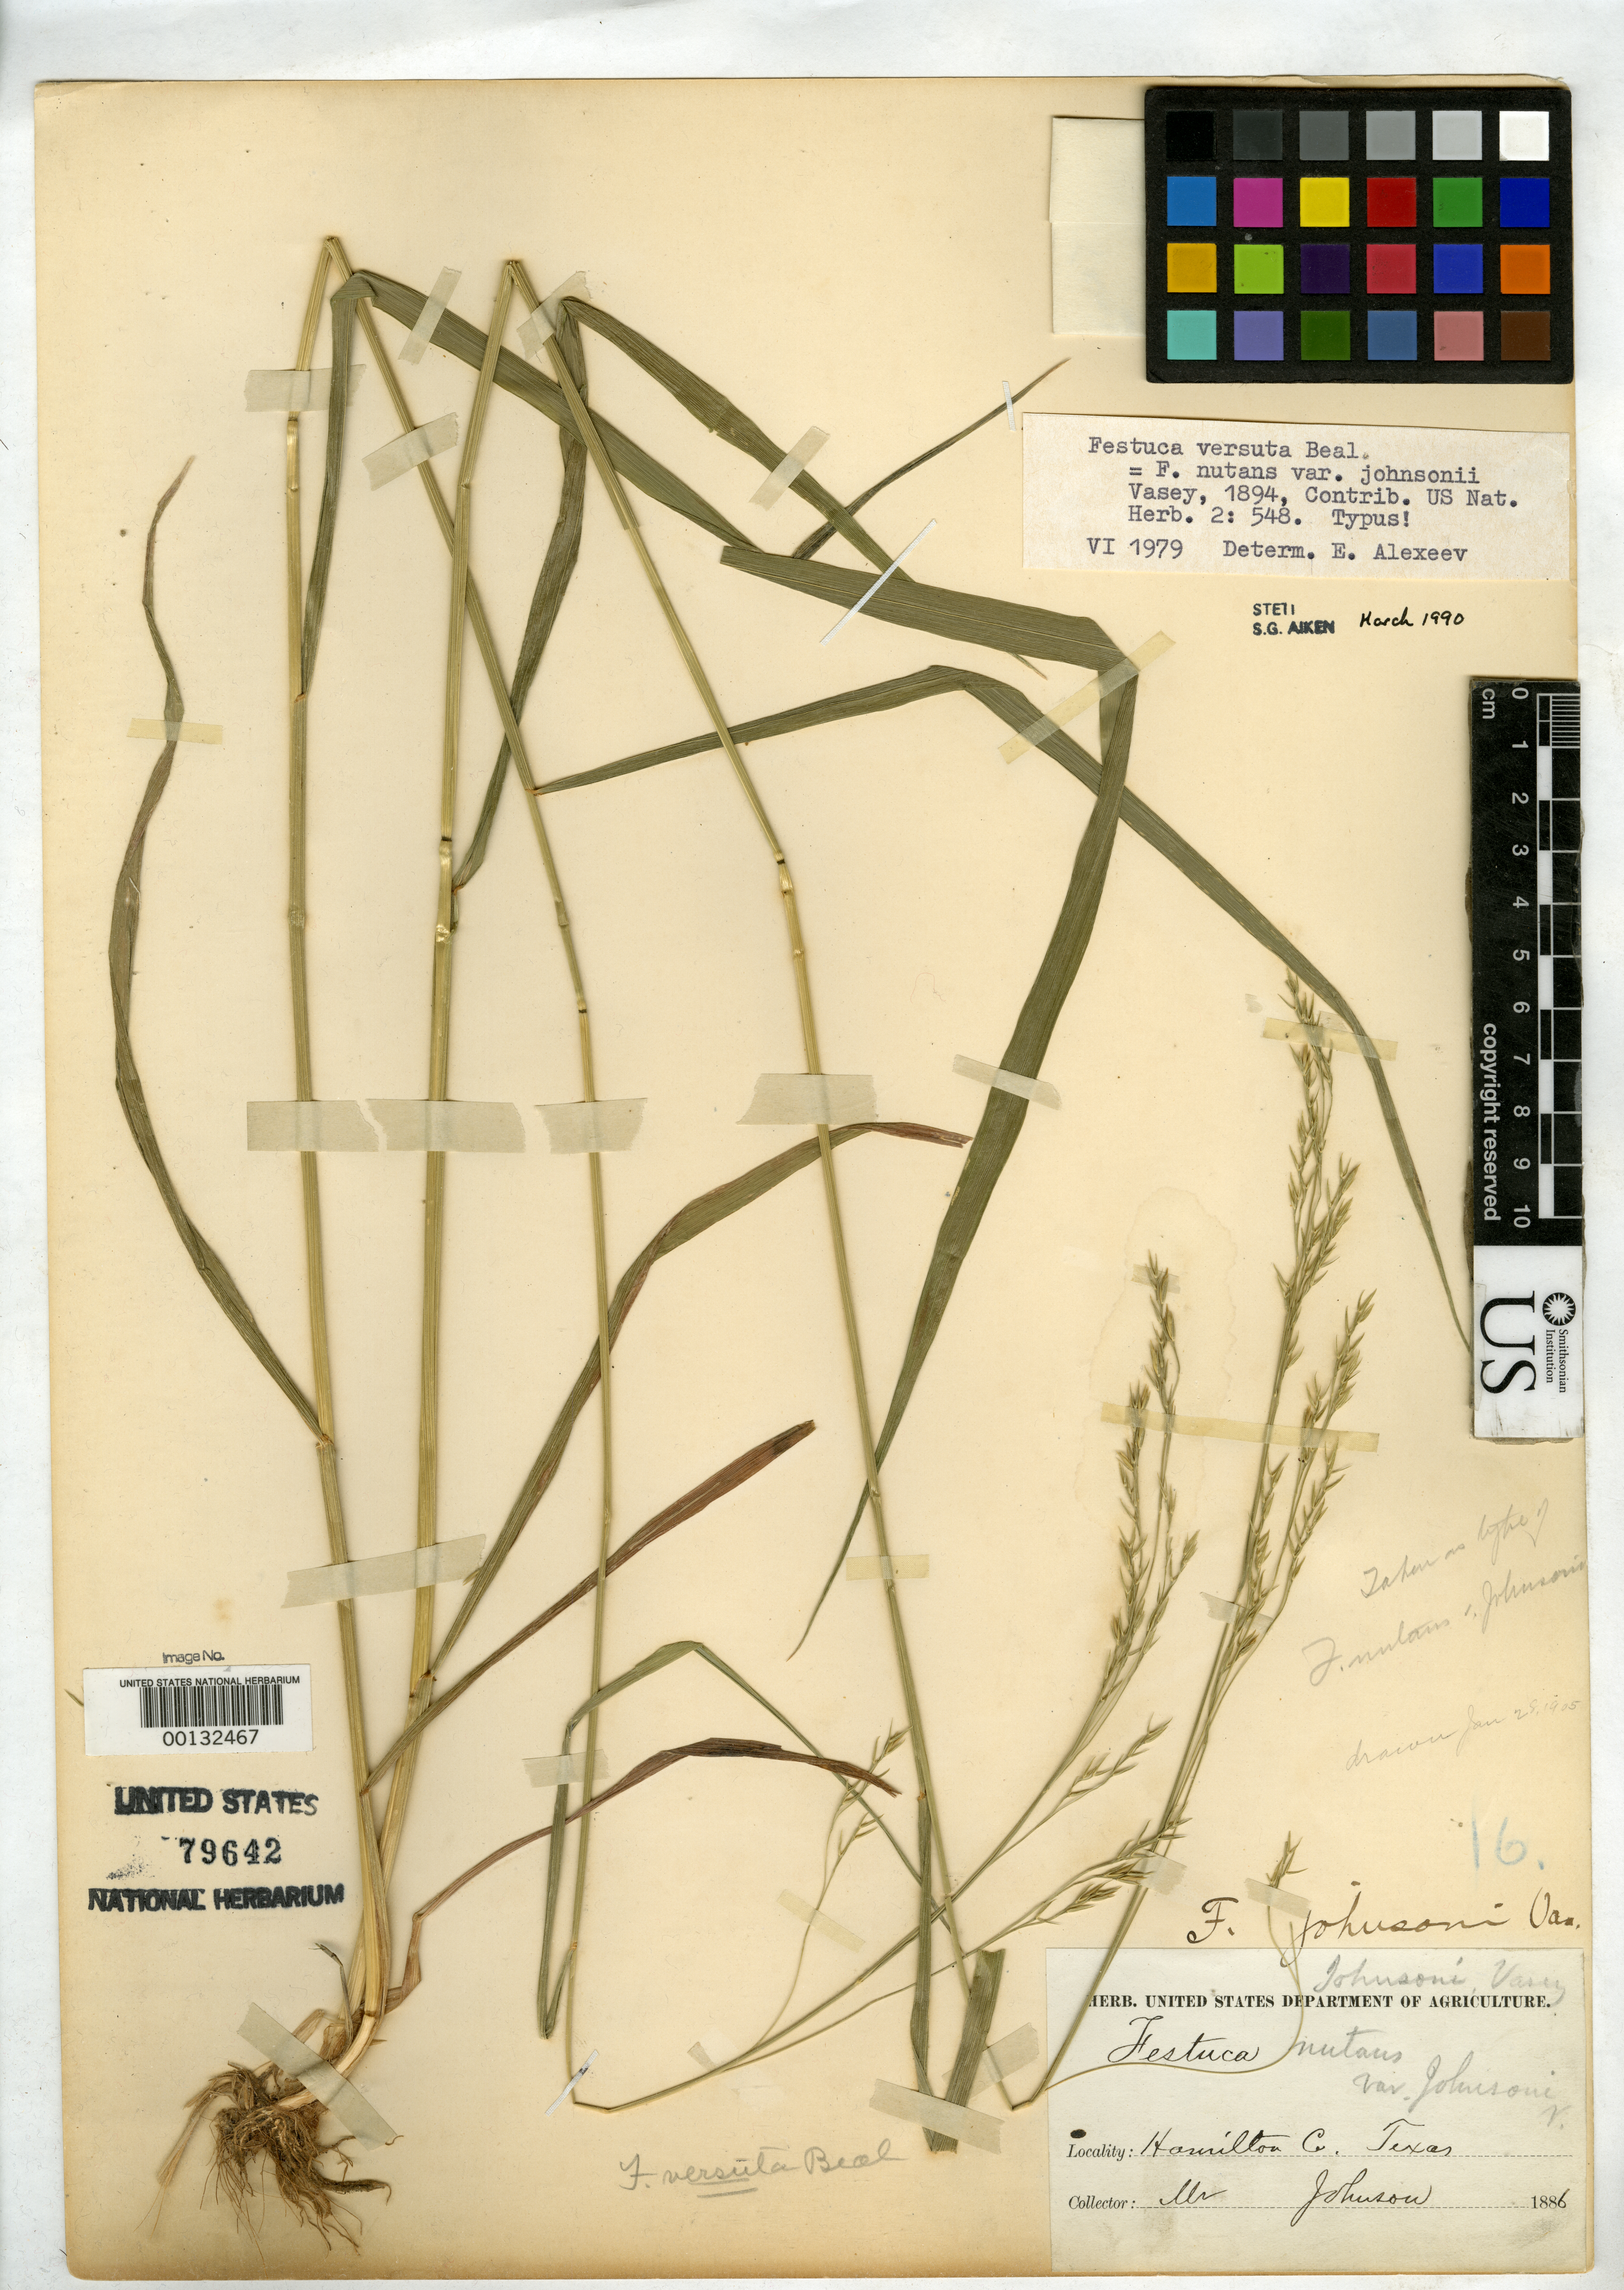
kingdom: Plantae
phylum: Tracheophyta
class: Liliopsida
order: Poales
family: Poaceae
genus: Festuca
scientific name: Festuca nutans var. johnsonii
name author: Vasey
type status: Type Collection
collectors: -- Johnson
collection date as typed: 1886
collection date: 1886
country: United States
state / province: Texas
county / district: Hamilton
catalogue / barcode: US 79642